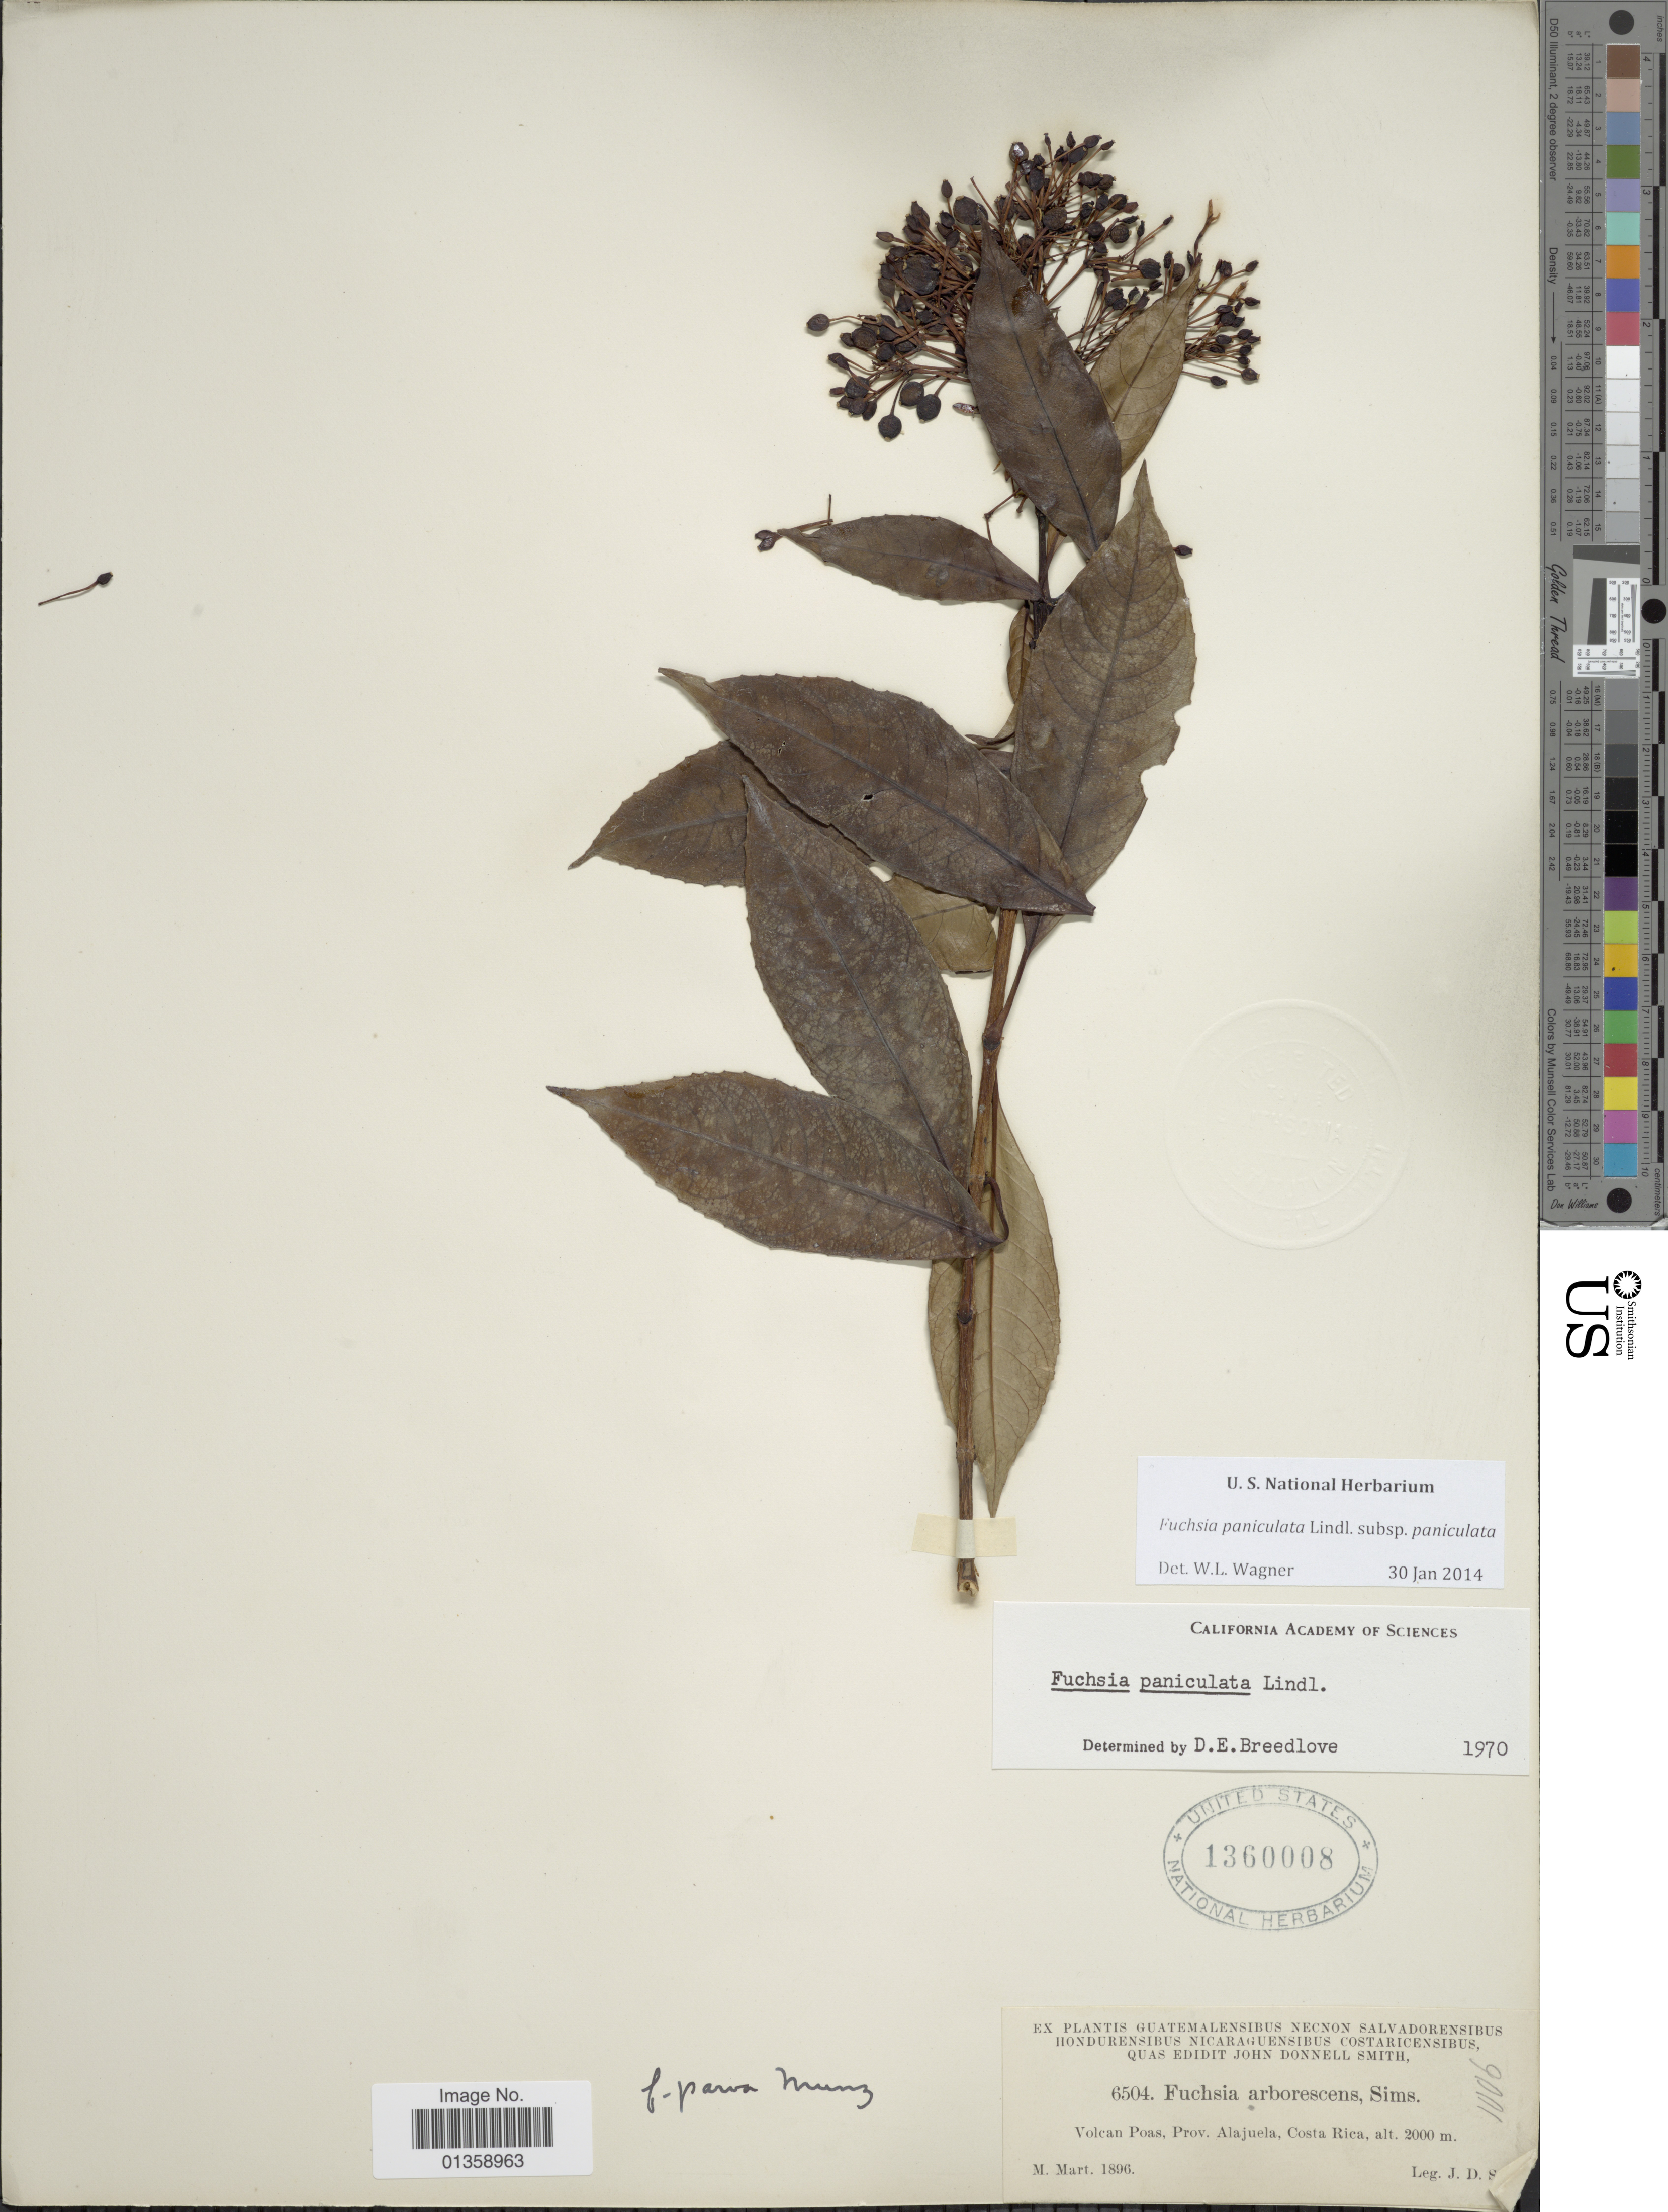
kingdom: Plantae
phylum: Tracheophyta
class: Magnoliopsida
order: Myrtales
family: Onagraceae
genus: Fuchsia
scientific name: Fuchsia paniculata subsp. paniculata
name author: Lindl.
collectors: J. Donnell Smith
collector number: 6504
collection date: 1896-03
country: Costa Rica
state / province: Alajuela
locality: Volcan Poas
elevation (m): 2000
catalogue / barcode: US 1360008